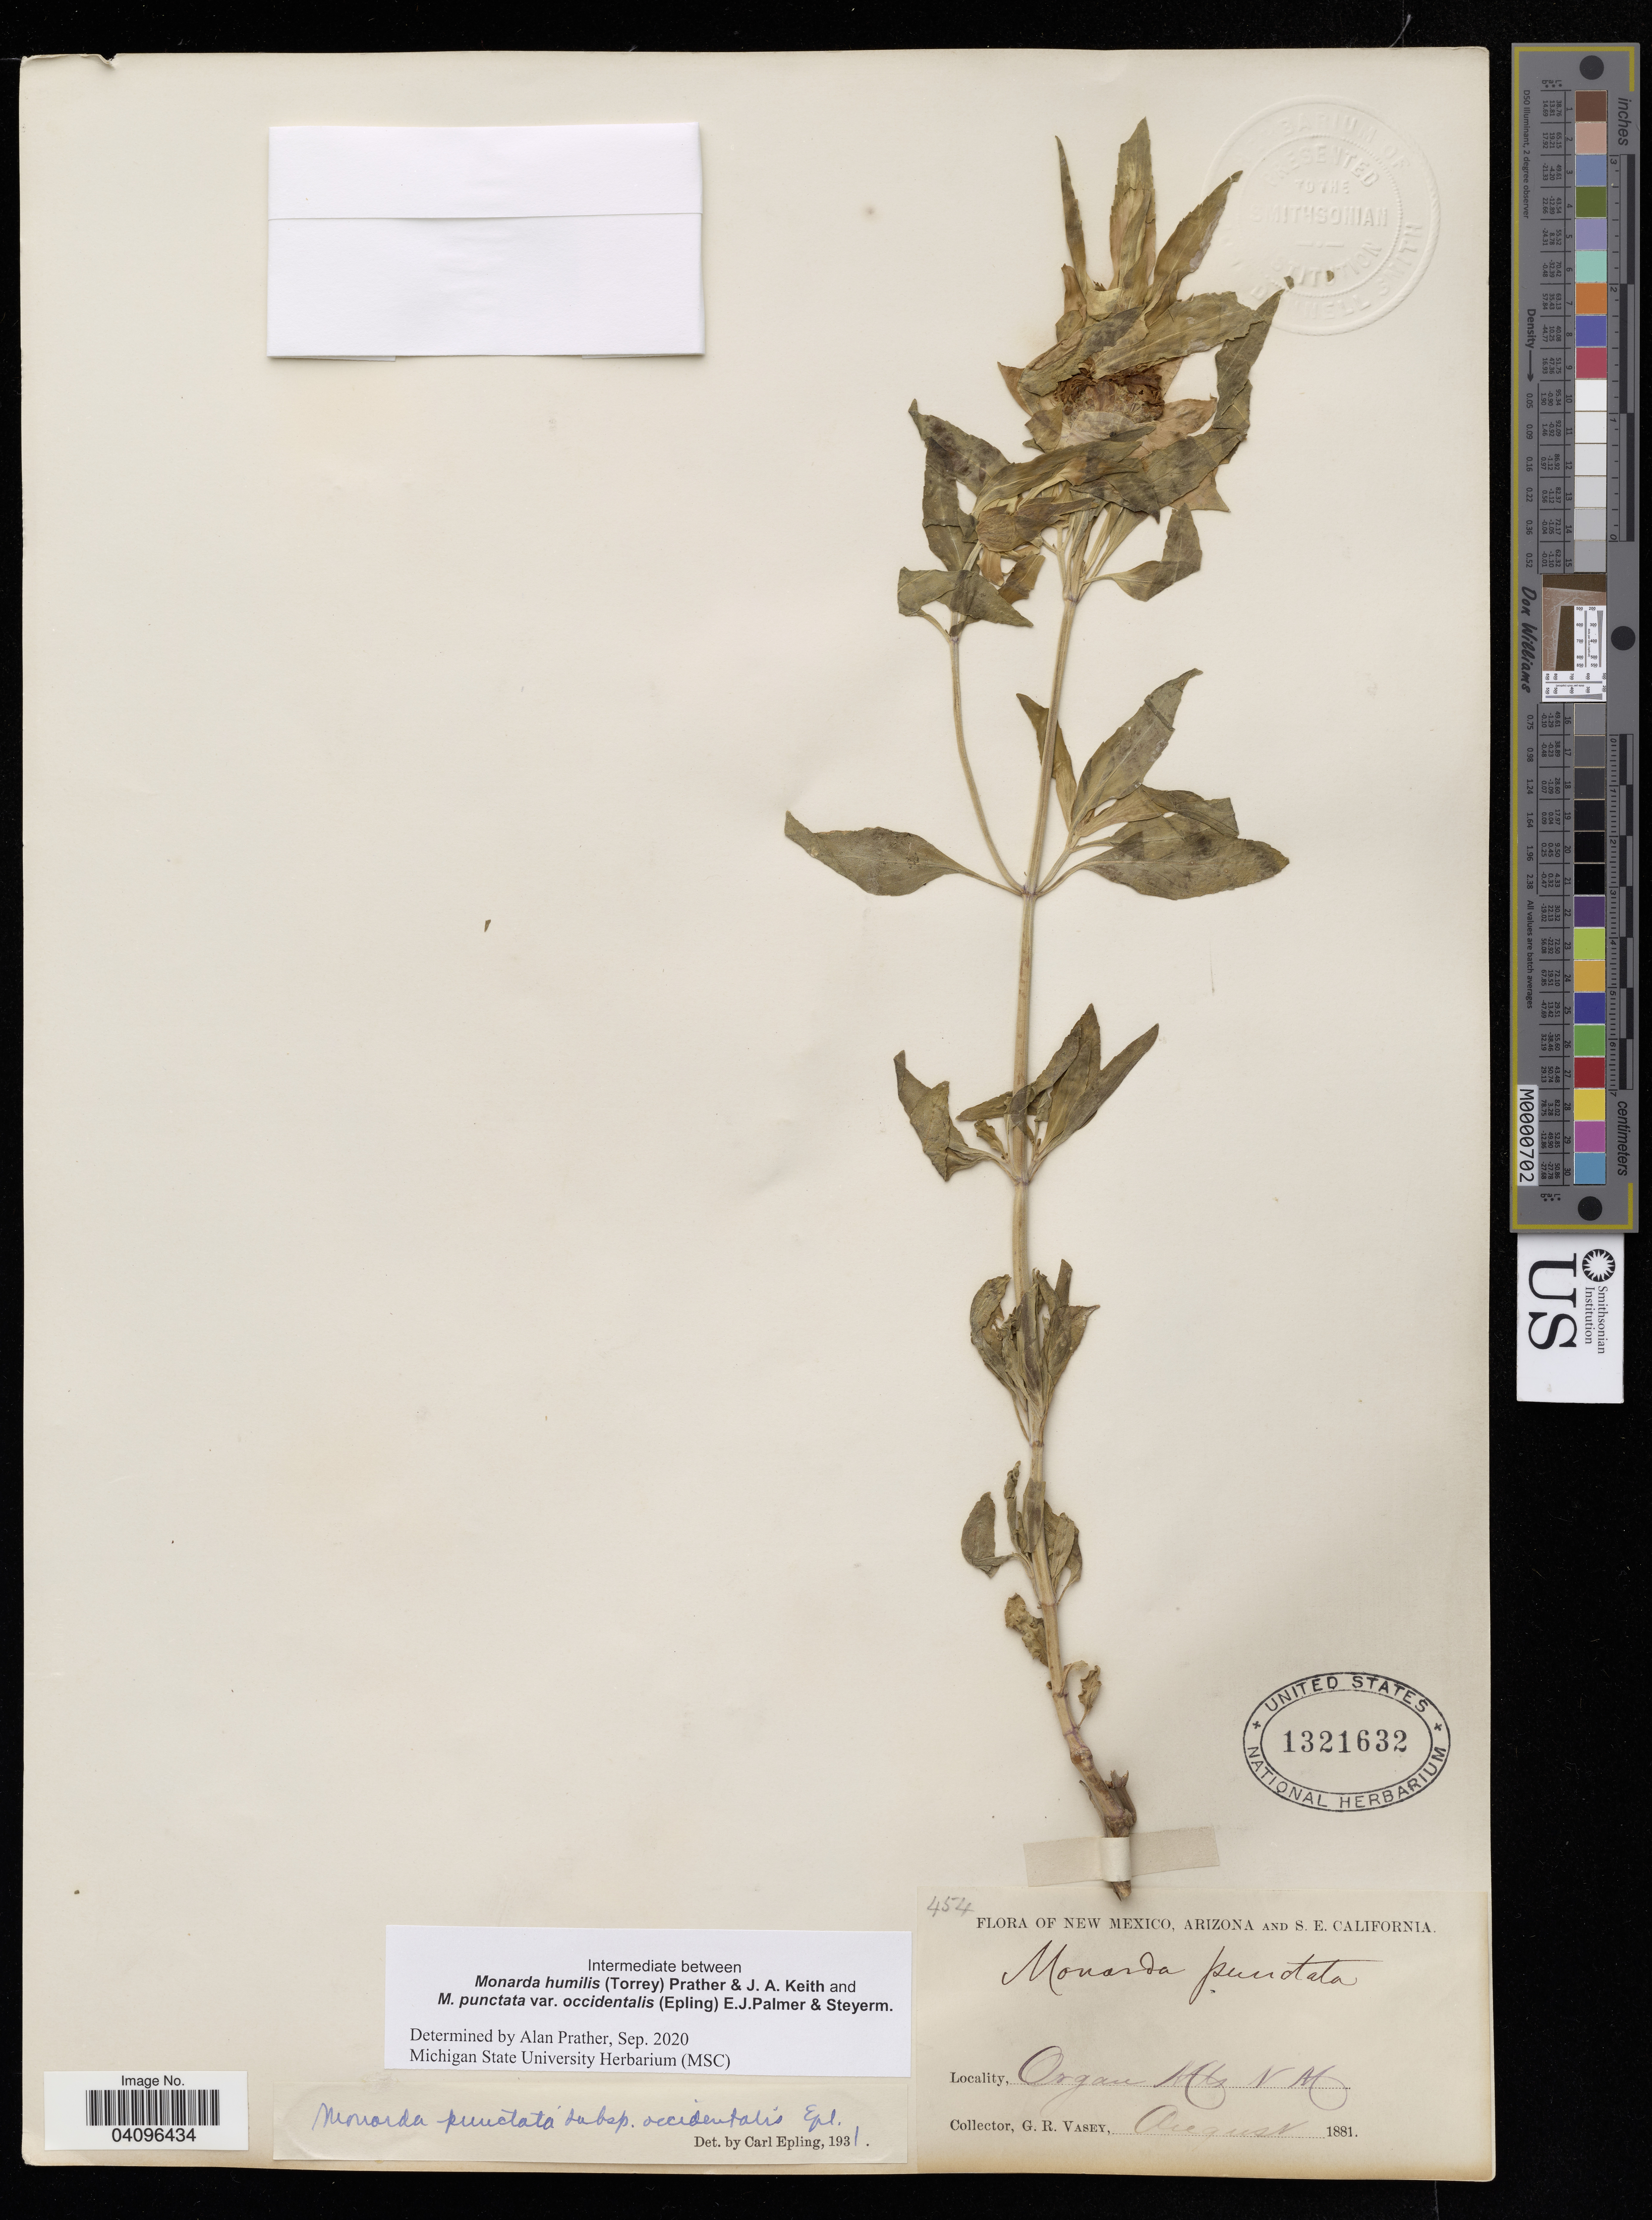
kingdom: Plantae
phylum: Tracheophyta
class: Magnoliopsida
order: Lamiales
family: Lamiaceae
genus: Monarda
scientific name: Monarda punctata var. occidentalis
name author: (Epling) E.J. Palmer & Steyerm.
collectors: G. R. Vasey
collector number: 454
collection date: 1881-08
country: United States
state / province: New Mexico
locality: Organ Mts.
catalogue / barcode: US 1321632